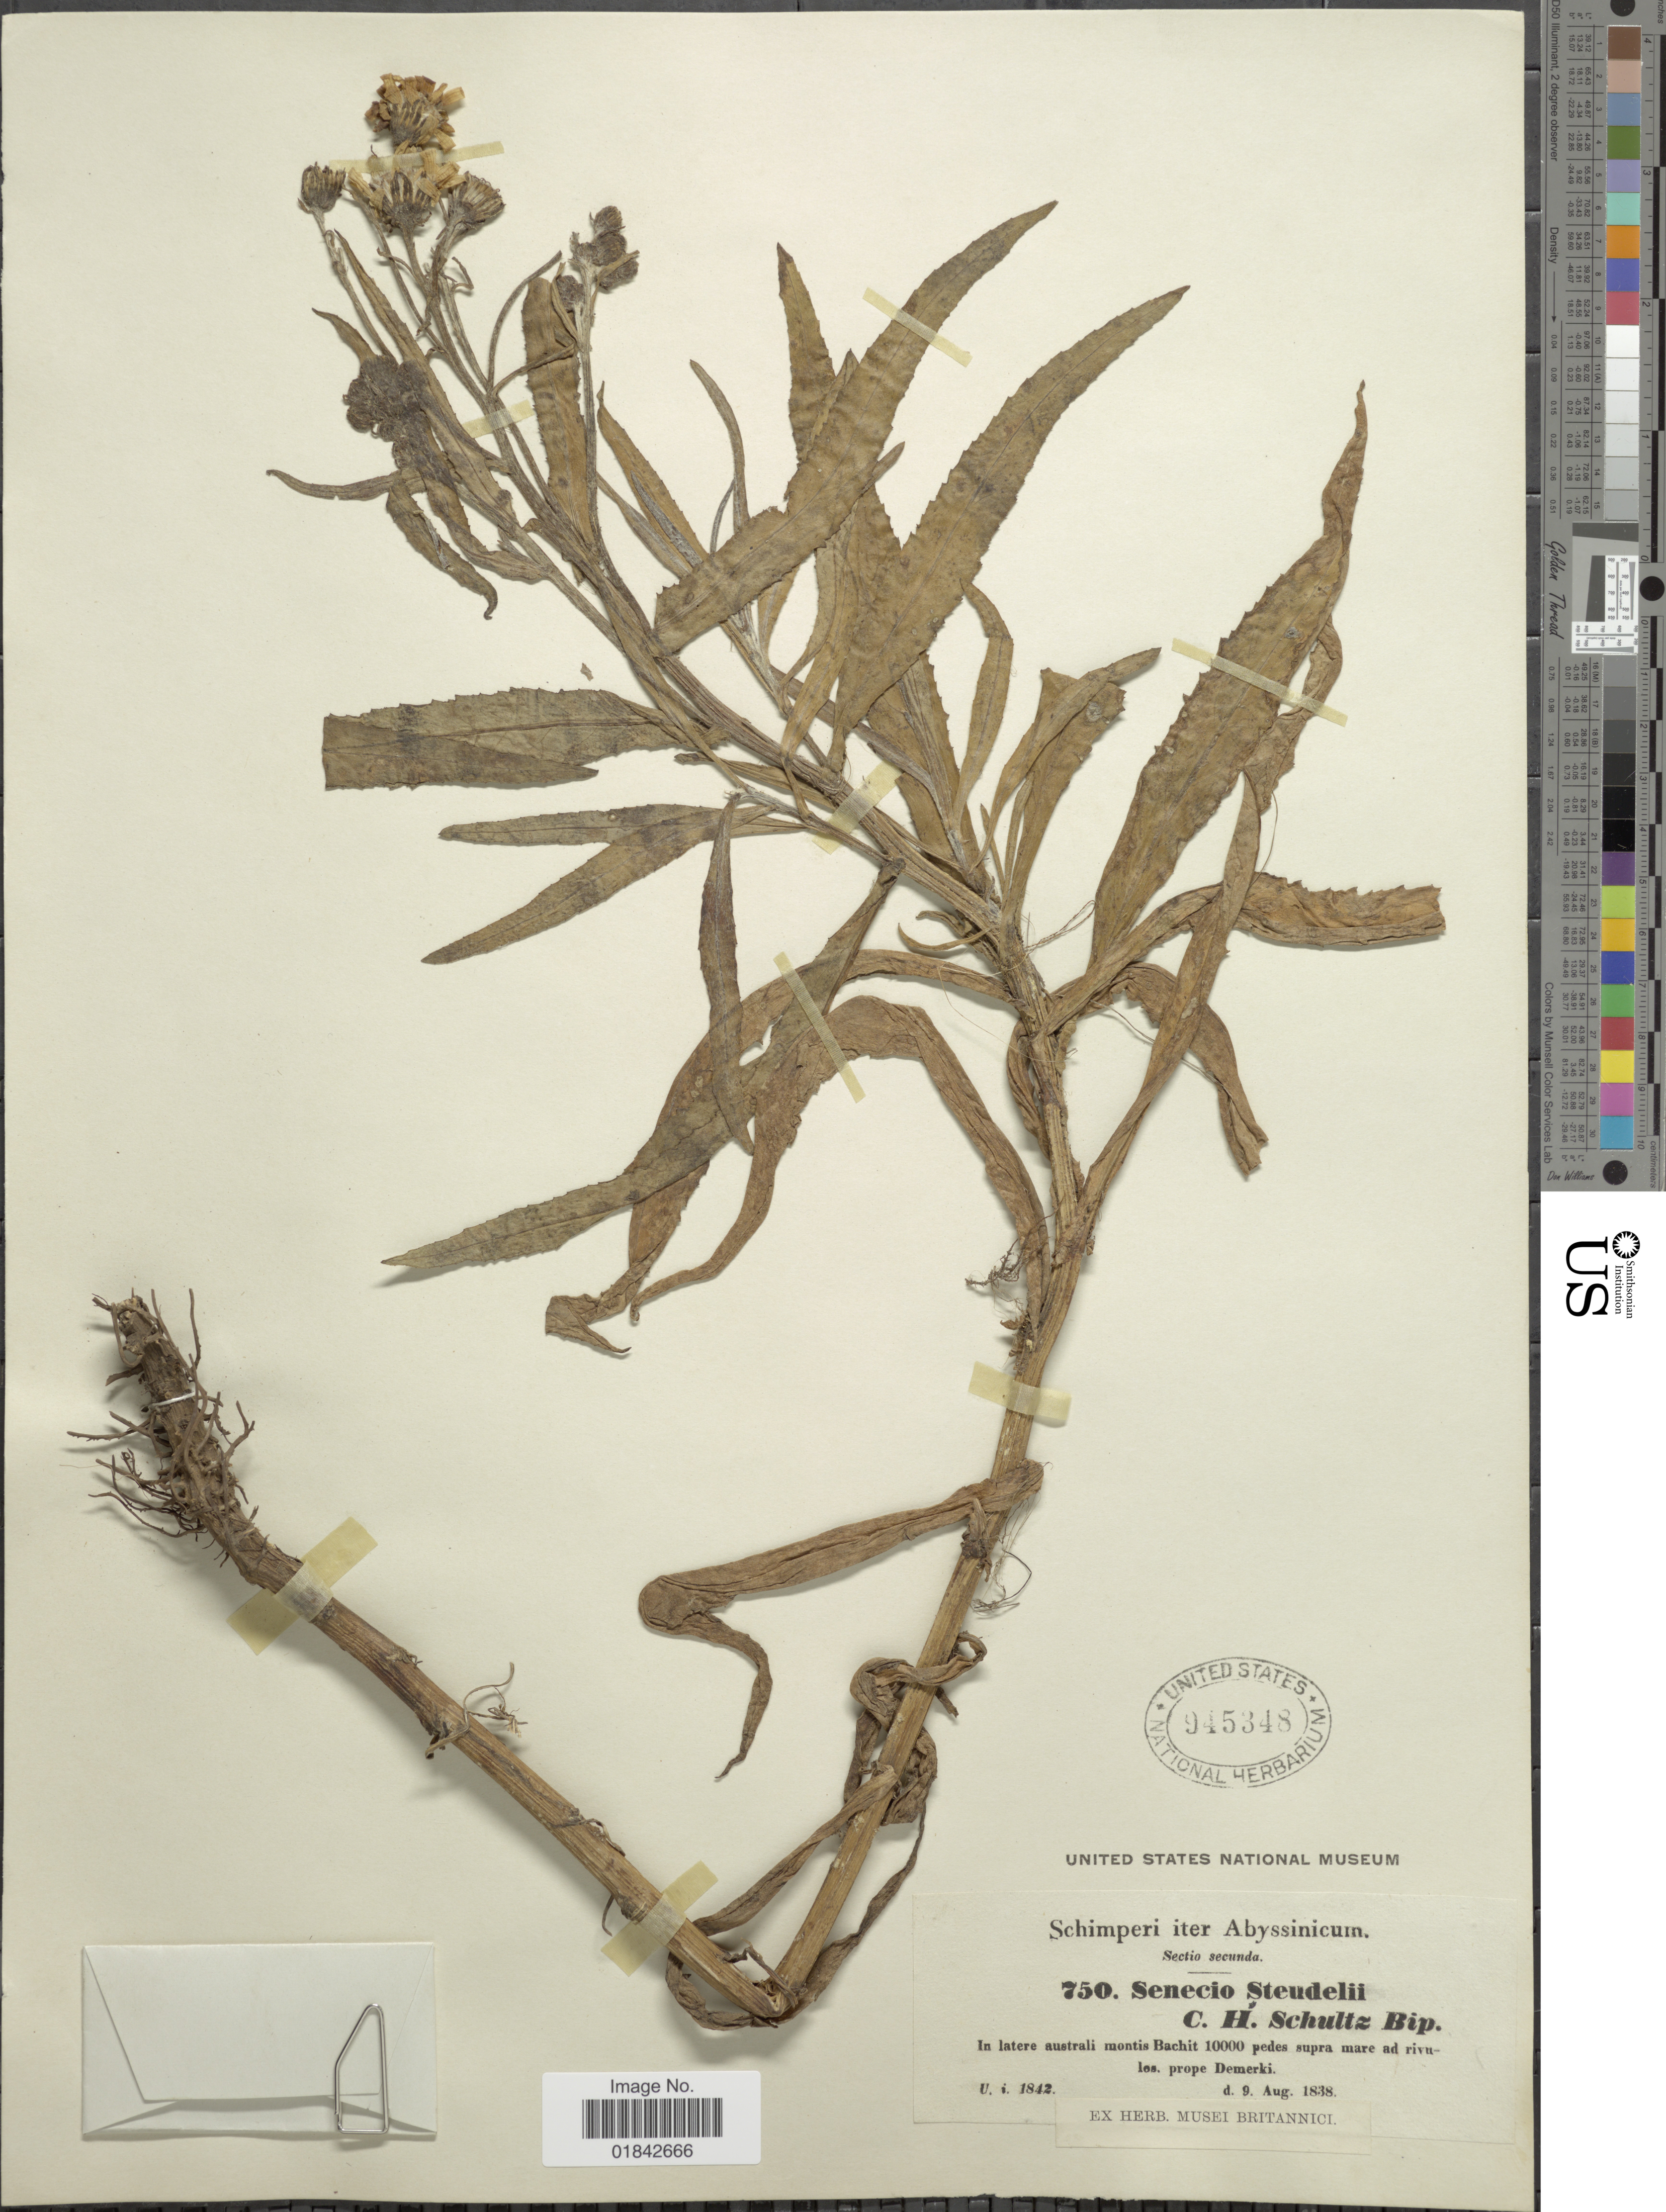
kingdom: Plantae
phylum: Tracheophyta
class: Magnoliopsida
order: Asterales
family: Asteraceae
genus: Senecio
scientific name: Senecio steudelii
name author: Sch. Bip.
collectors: C. H. Schultz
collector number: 750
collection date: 1838-08-09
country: Eritrea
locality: Abyssinicum, in latere australi montis Bachit 10000 pedes supra mare ad rivulos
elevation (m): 3048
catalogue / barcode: US 945348